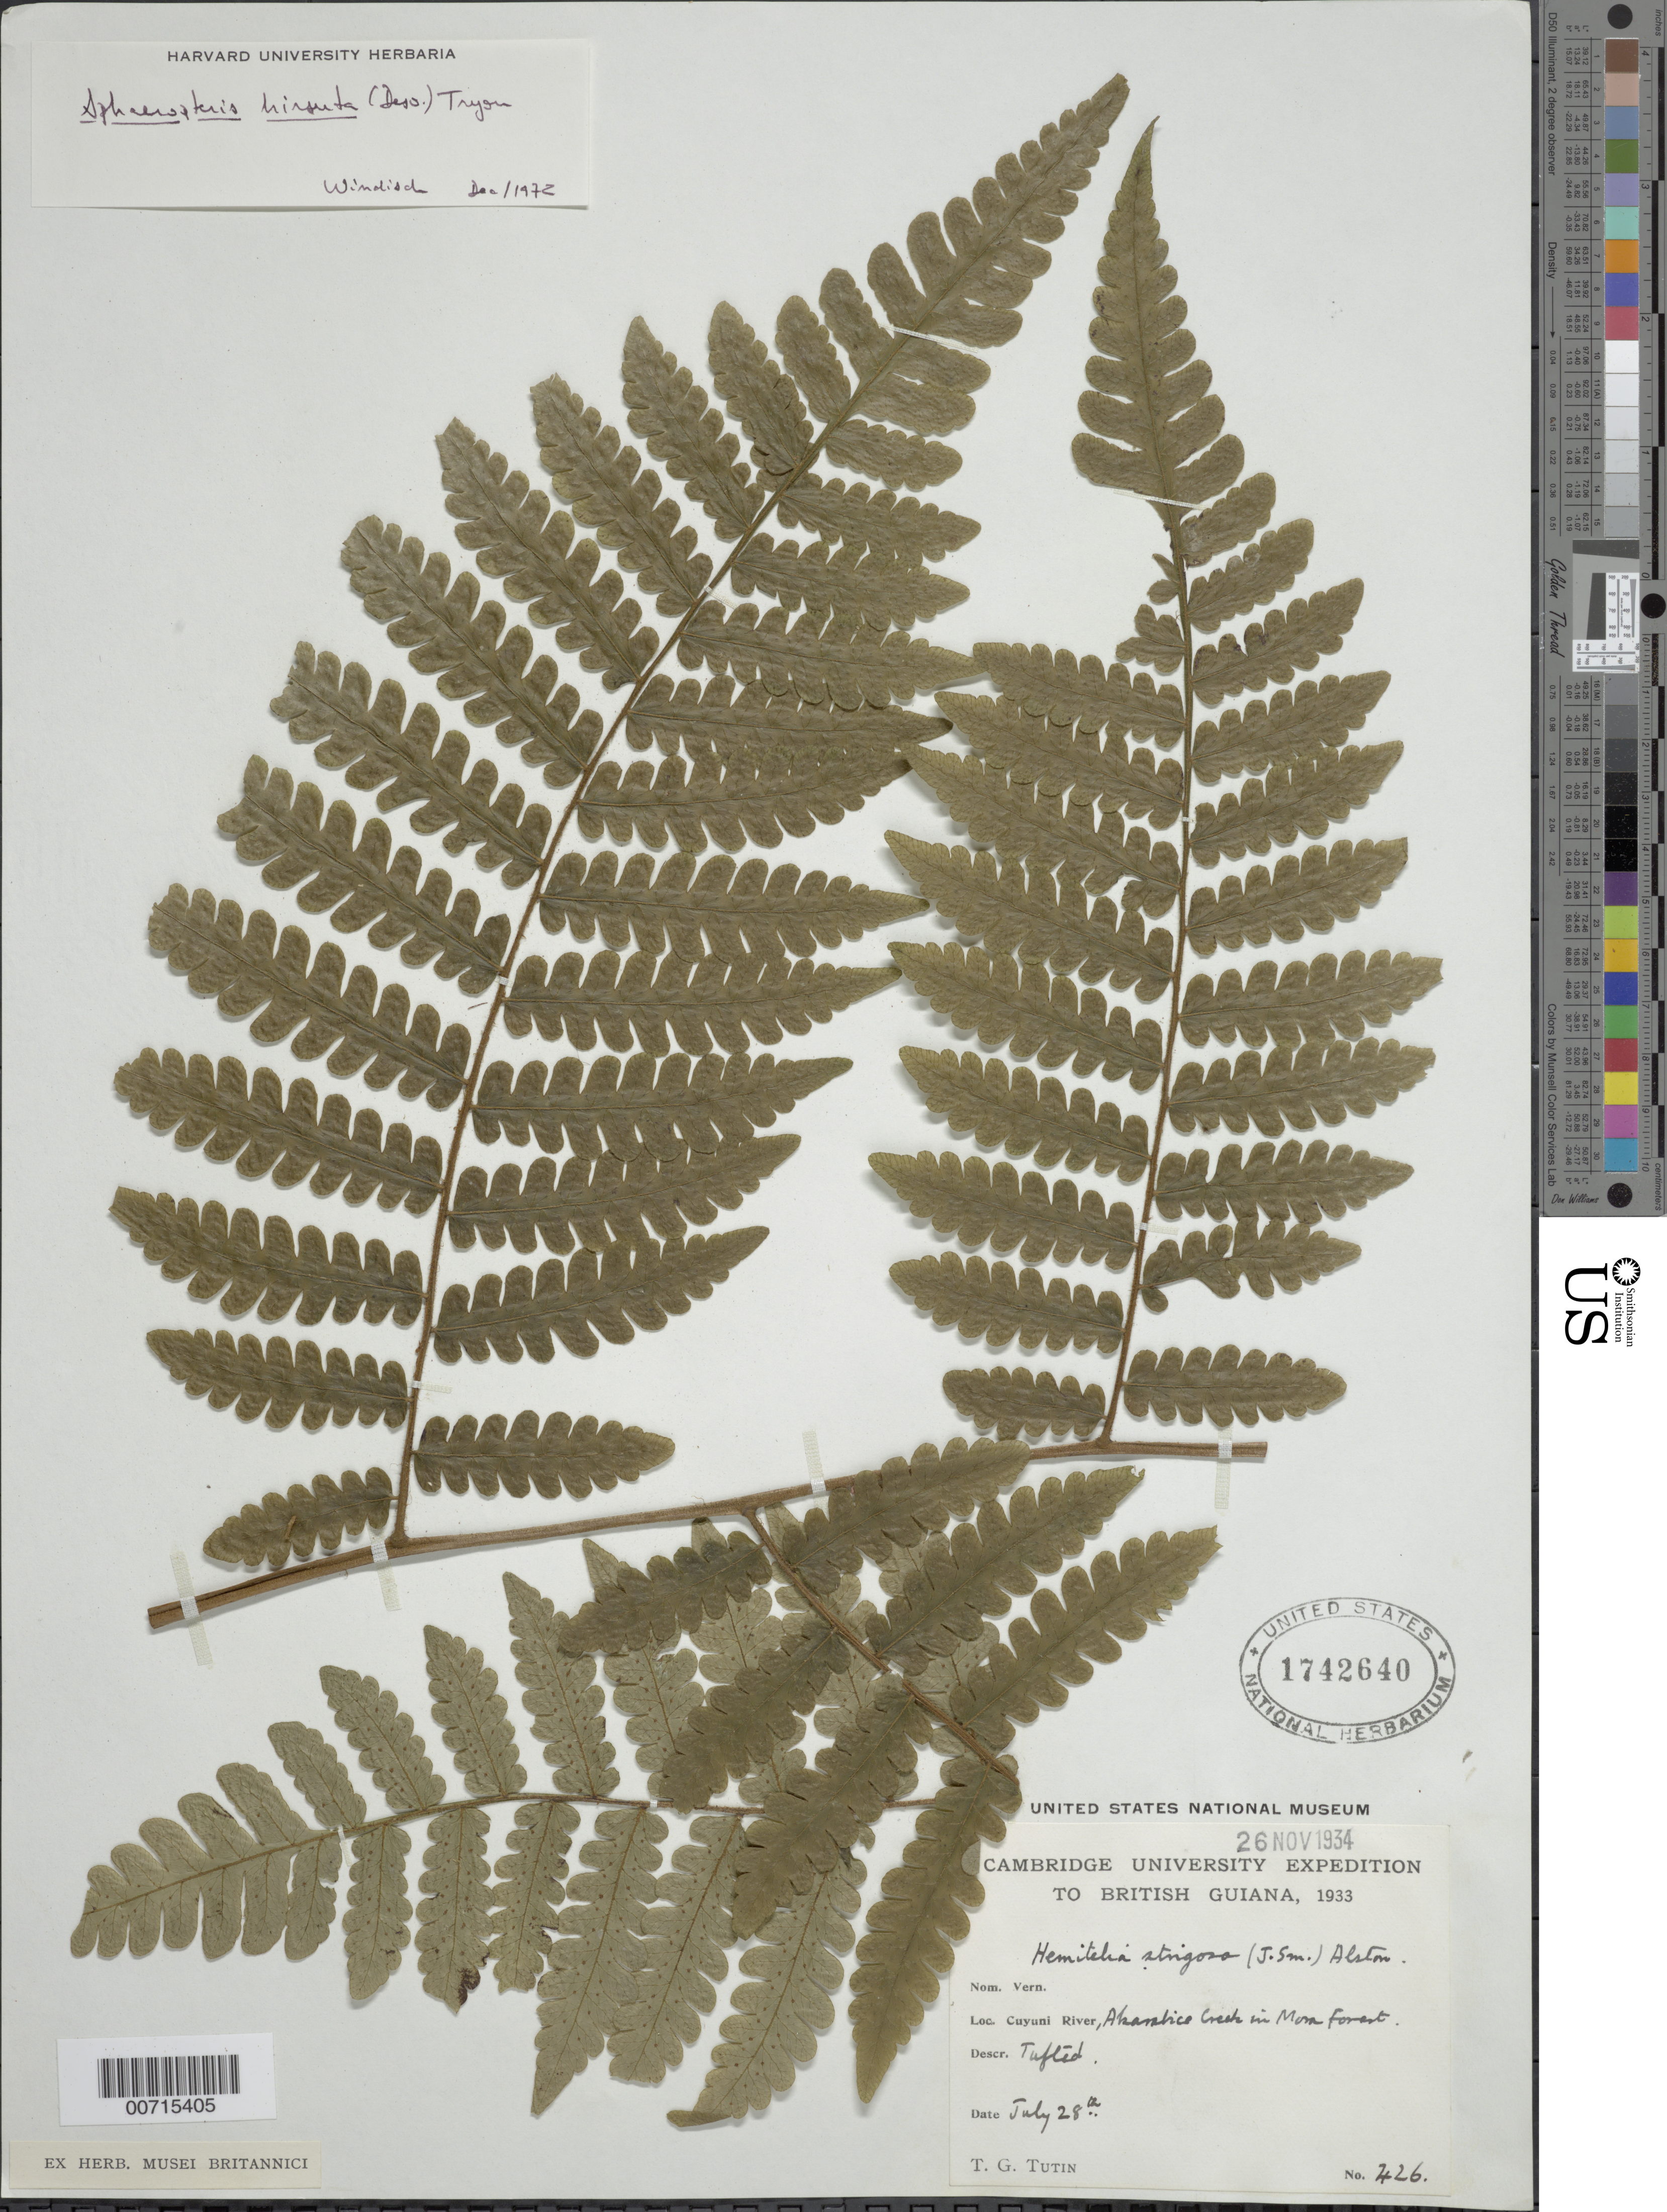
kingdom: Plantae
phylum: Tracheophyta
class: Polypodiopsida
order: Cyatheales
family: Cyatheaceae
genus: Cyathea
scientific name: Cyathea surinamensis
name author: (Miq.) Domin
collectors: T. G. Tutin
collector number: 426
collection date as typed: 28-Jul-33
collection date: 1933-07-28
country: Guyana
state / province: Cuyuni-Mazaruni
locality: Akarabice Creek, Cuyuni R.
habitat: Mora forest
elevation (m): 91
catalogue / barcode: US 1742640